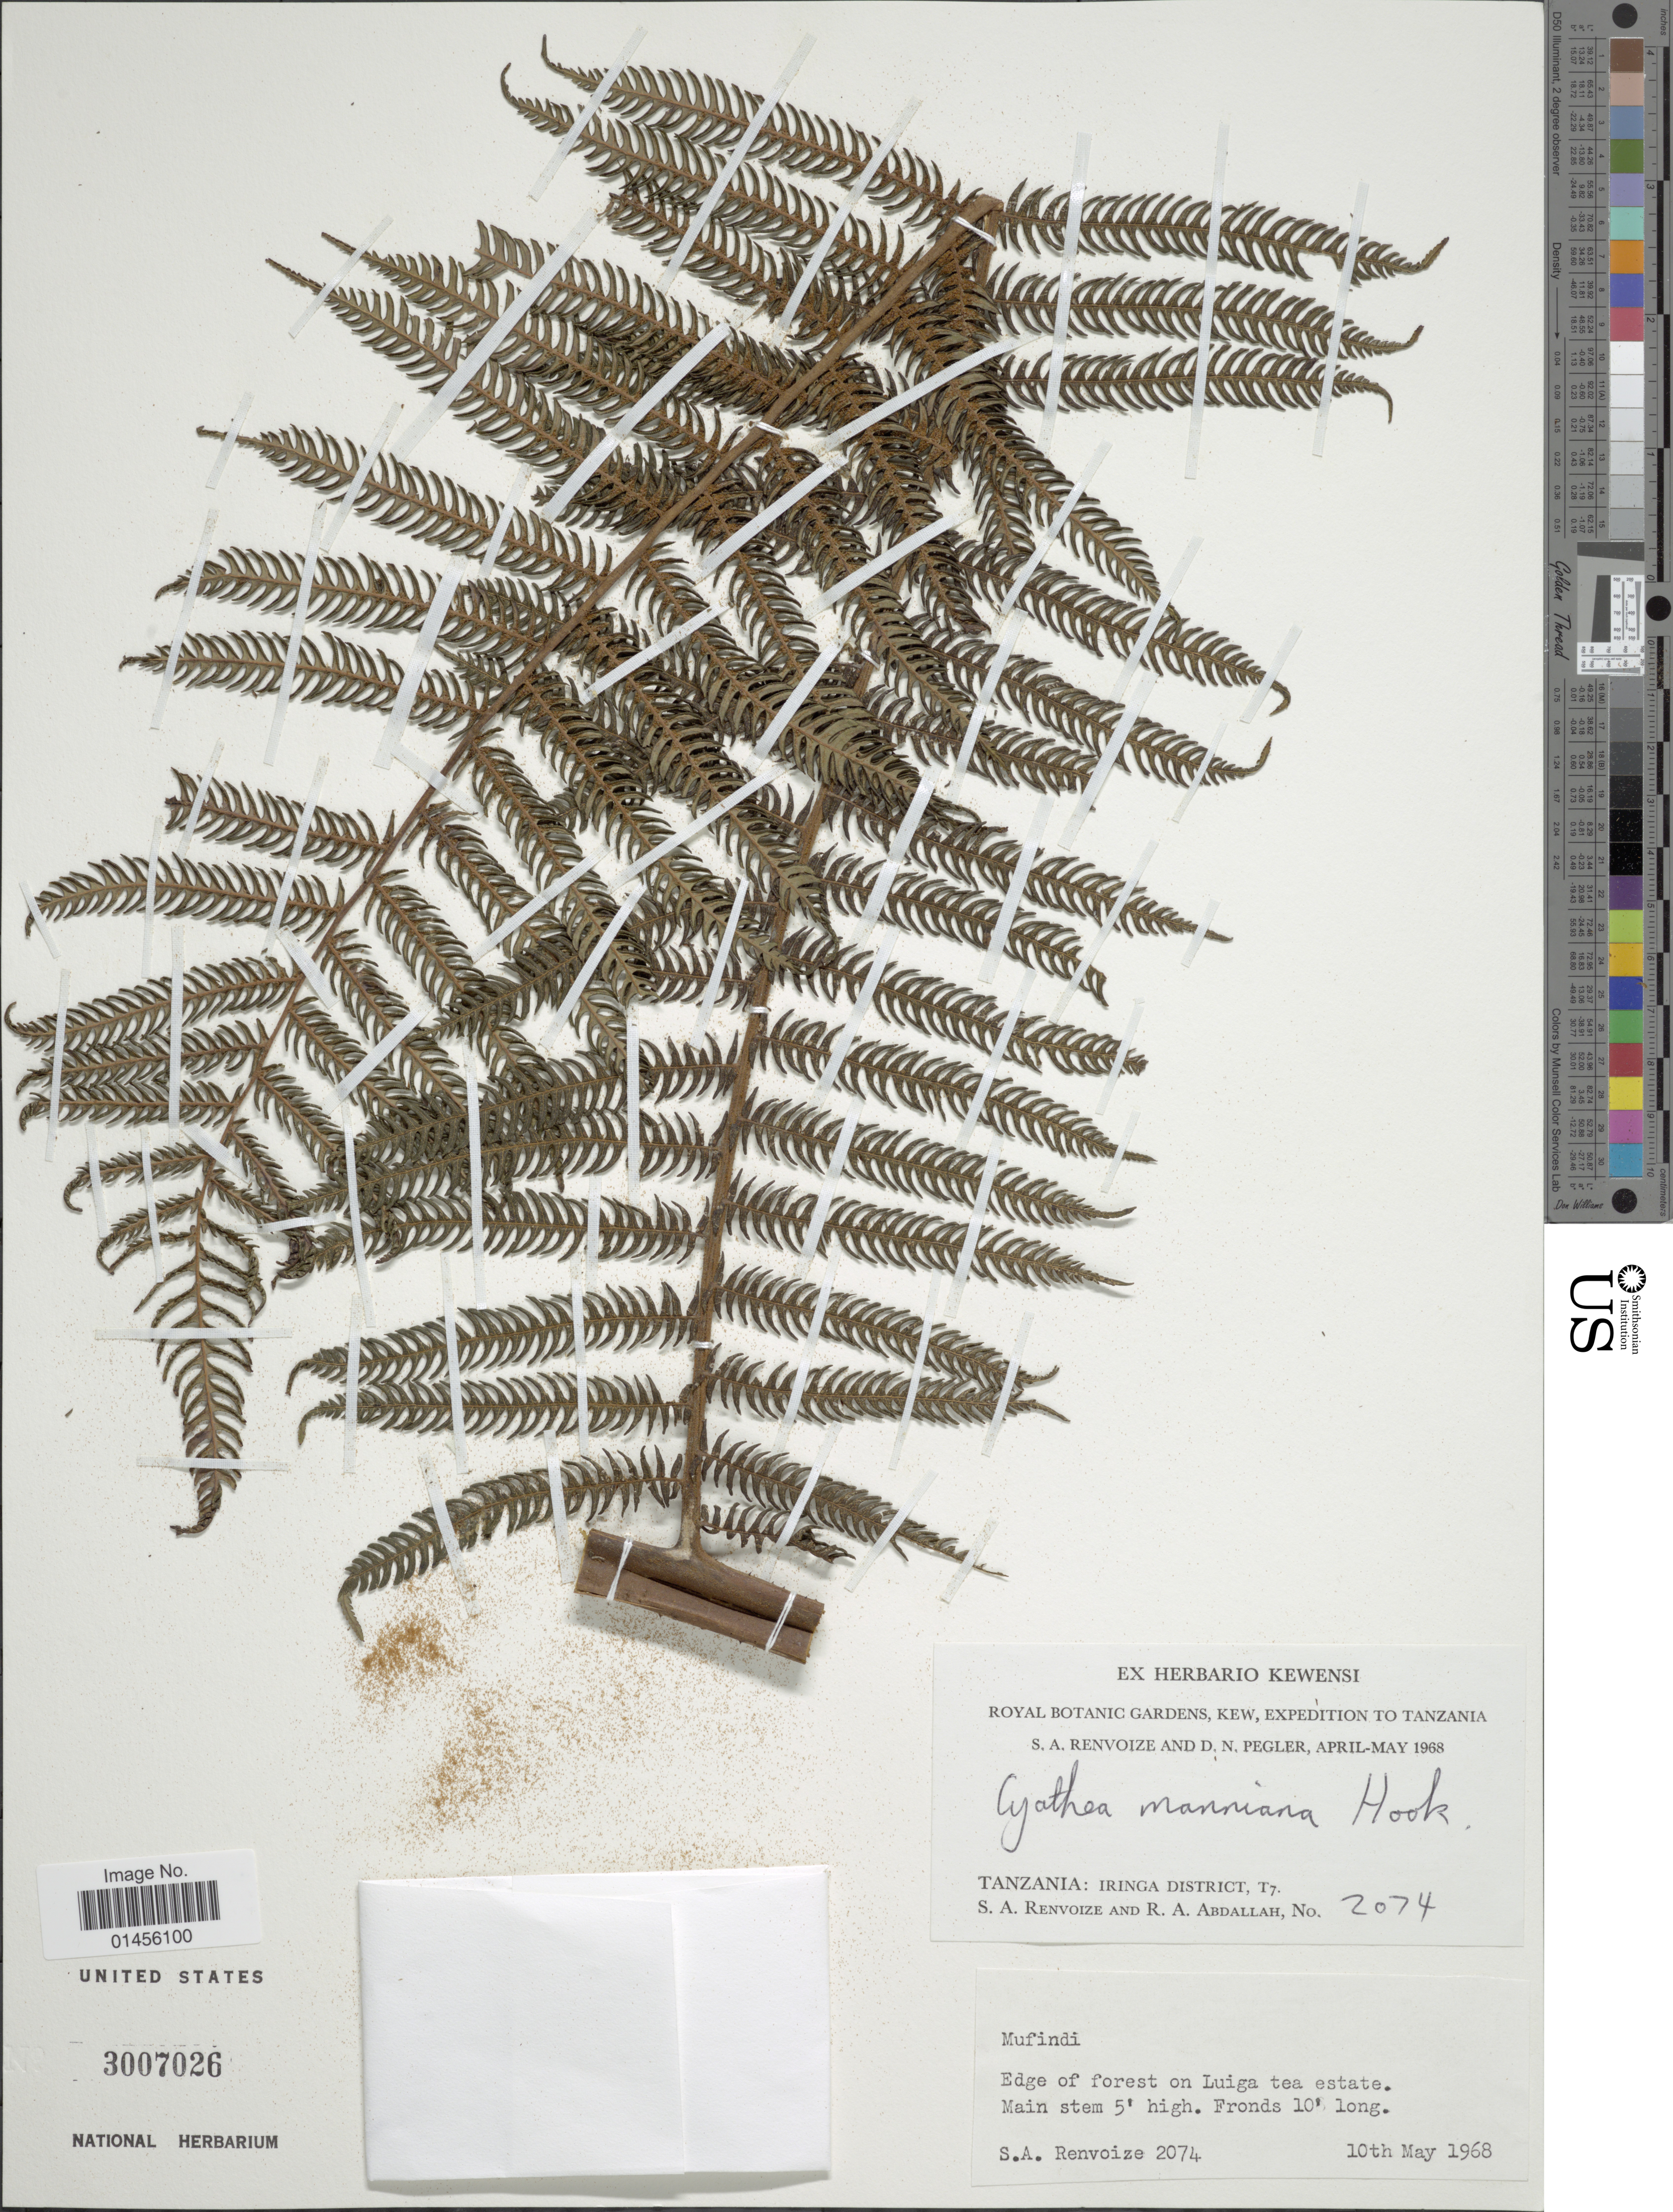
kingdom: Plantae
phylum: Tracheophyta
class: Polypodiopsida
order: Cyatheales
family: Cyatheaceae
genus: Alsophila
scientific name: Alsophila manniana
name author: (Hook.) R.M. Tryon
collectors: S. A. Renvoize & R. Abdallah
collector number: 2074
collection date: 1968-05-10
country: Tanzania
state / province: Iringa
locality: T7, Mufindi. Edge of forest on Luiga tea estate.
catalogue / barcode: US 3007026